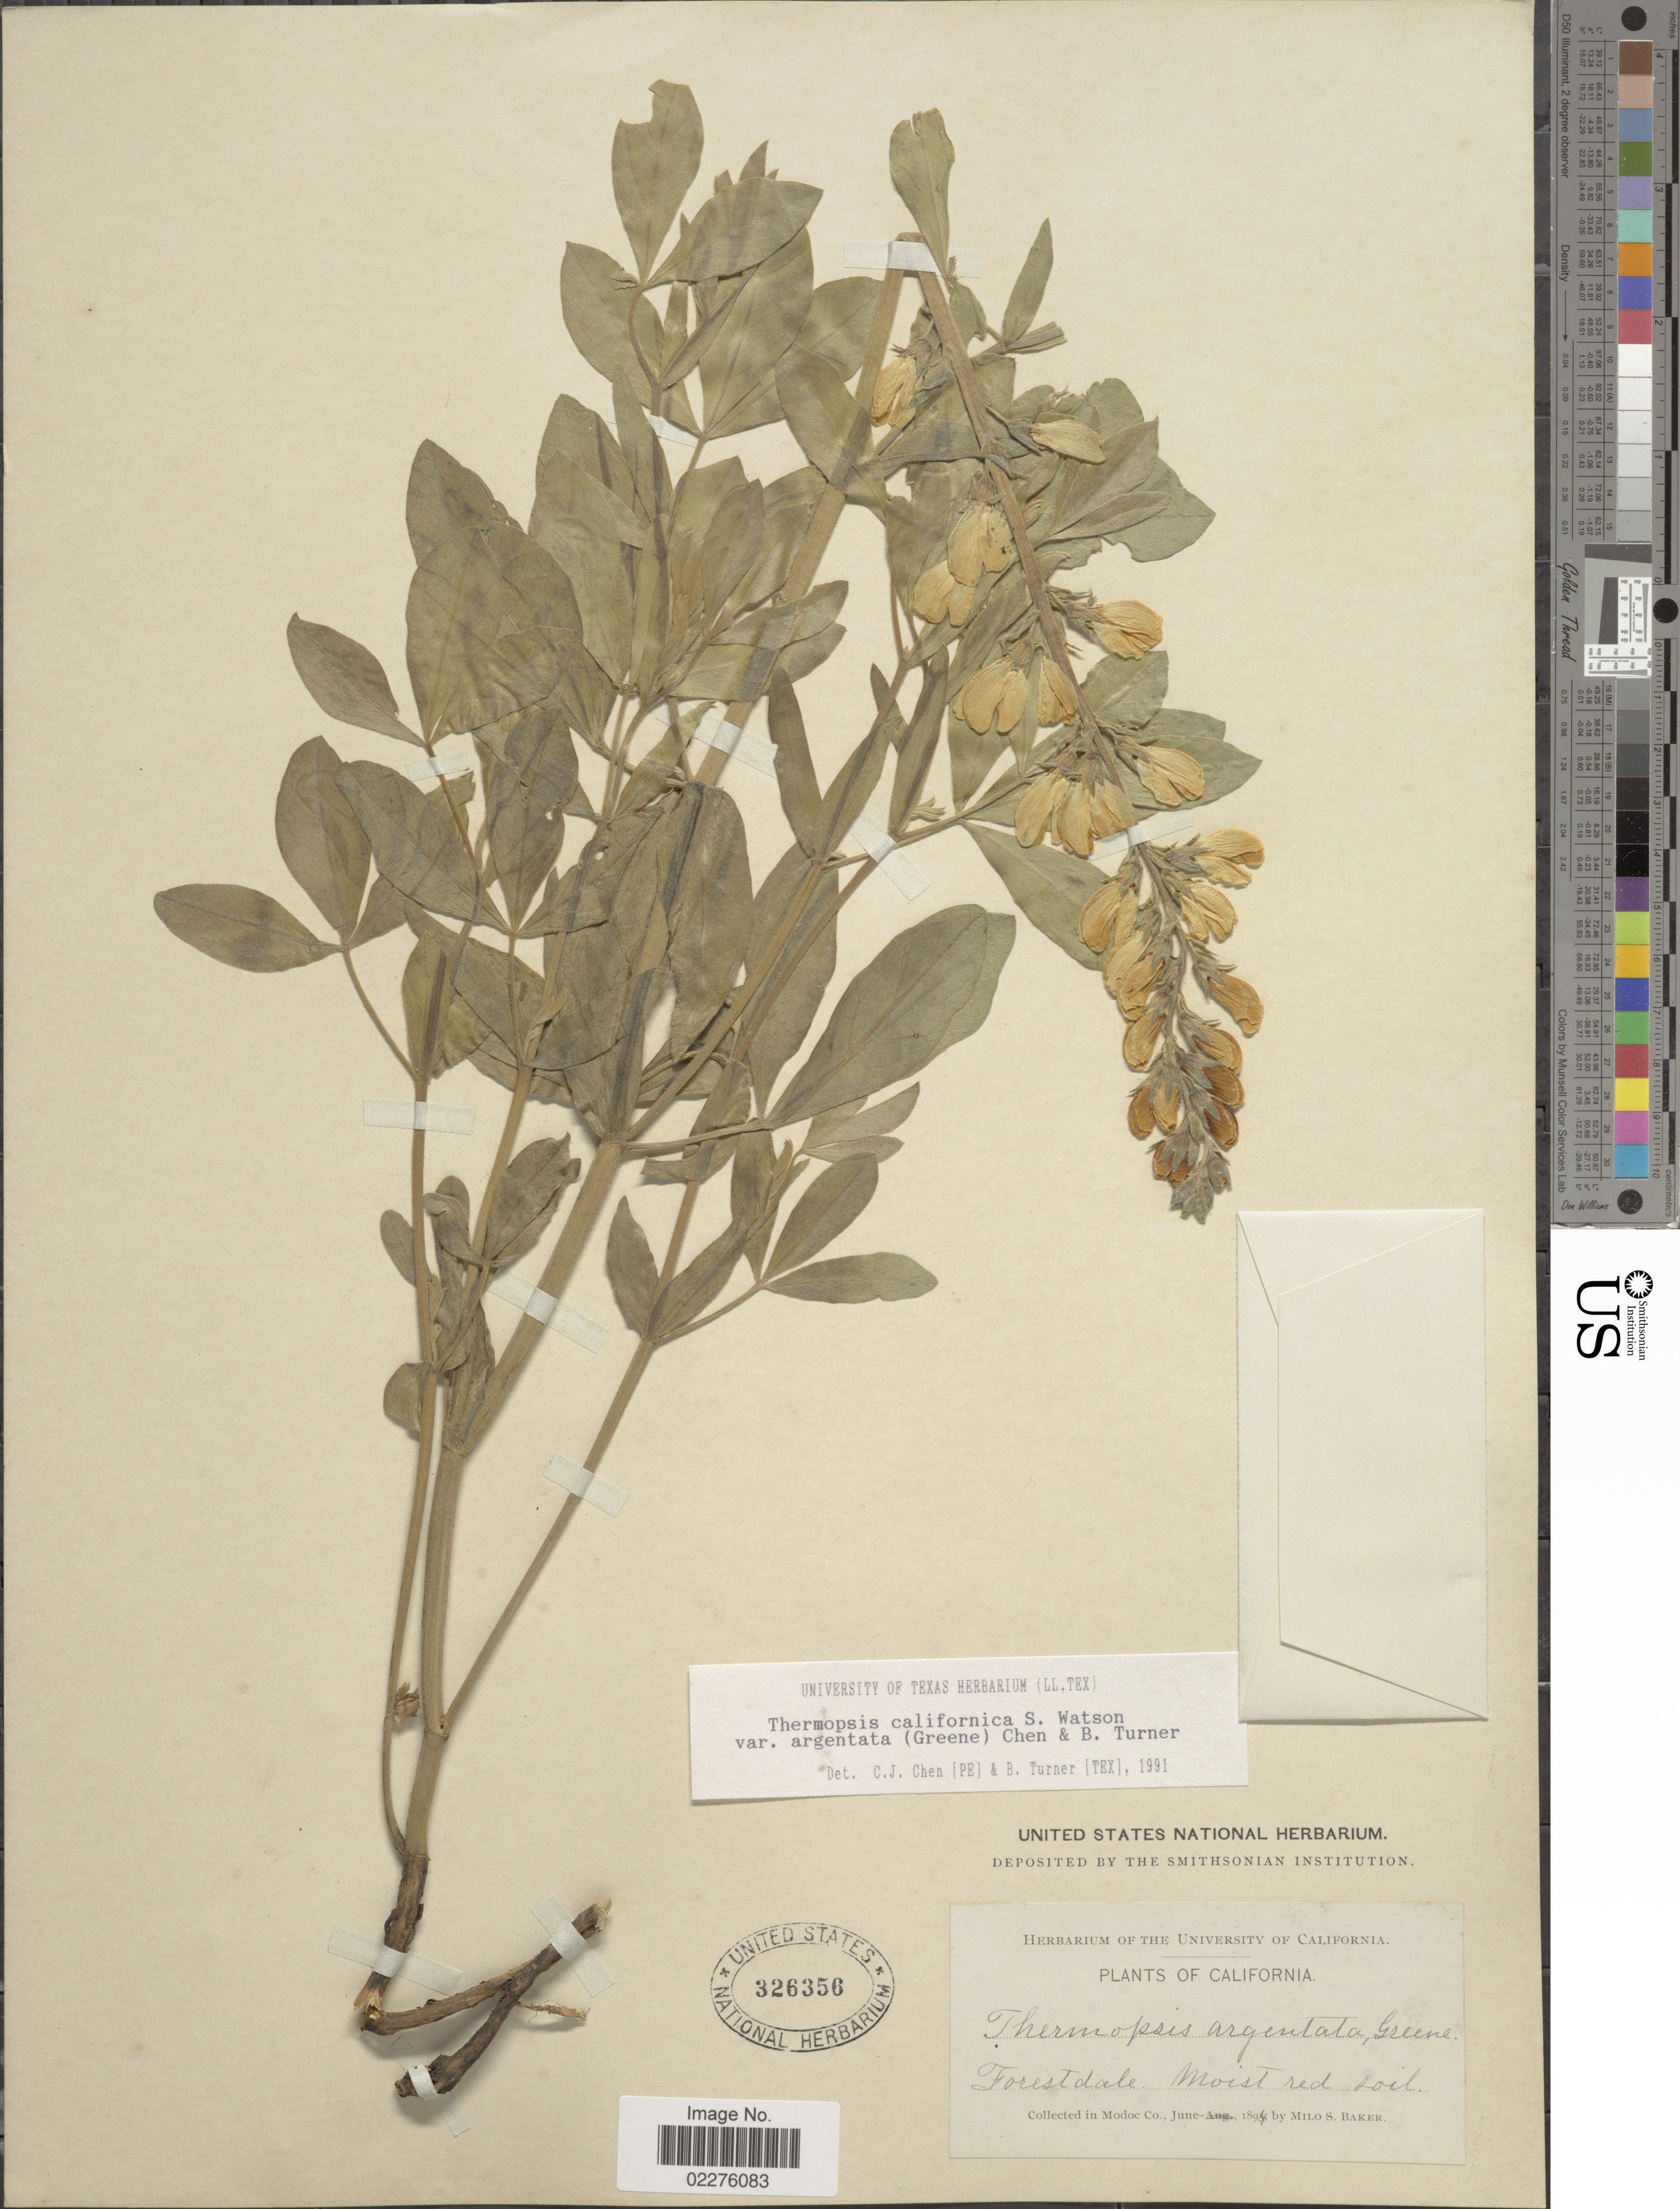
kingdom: Plantae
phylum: Tracheophyta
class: Magnoliopsida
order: Fabales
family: Fabaceae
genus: Thermopsis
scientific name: Thermopsis californica var. argentata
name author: (Greene) C.J. Chen & B.L. Turner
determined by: Chen, C. J.; Turner, B. L.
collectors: M. S. Baker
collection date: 1894-06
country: United States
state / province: California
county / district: Modoc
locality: Forestdale, Moist red soil, in Modoc Co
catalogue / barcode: US 326356